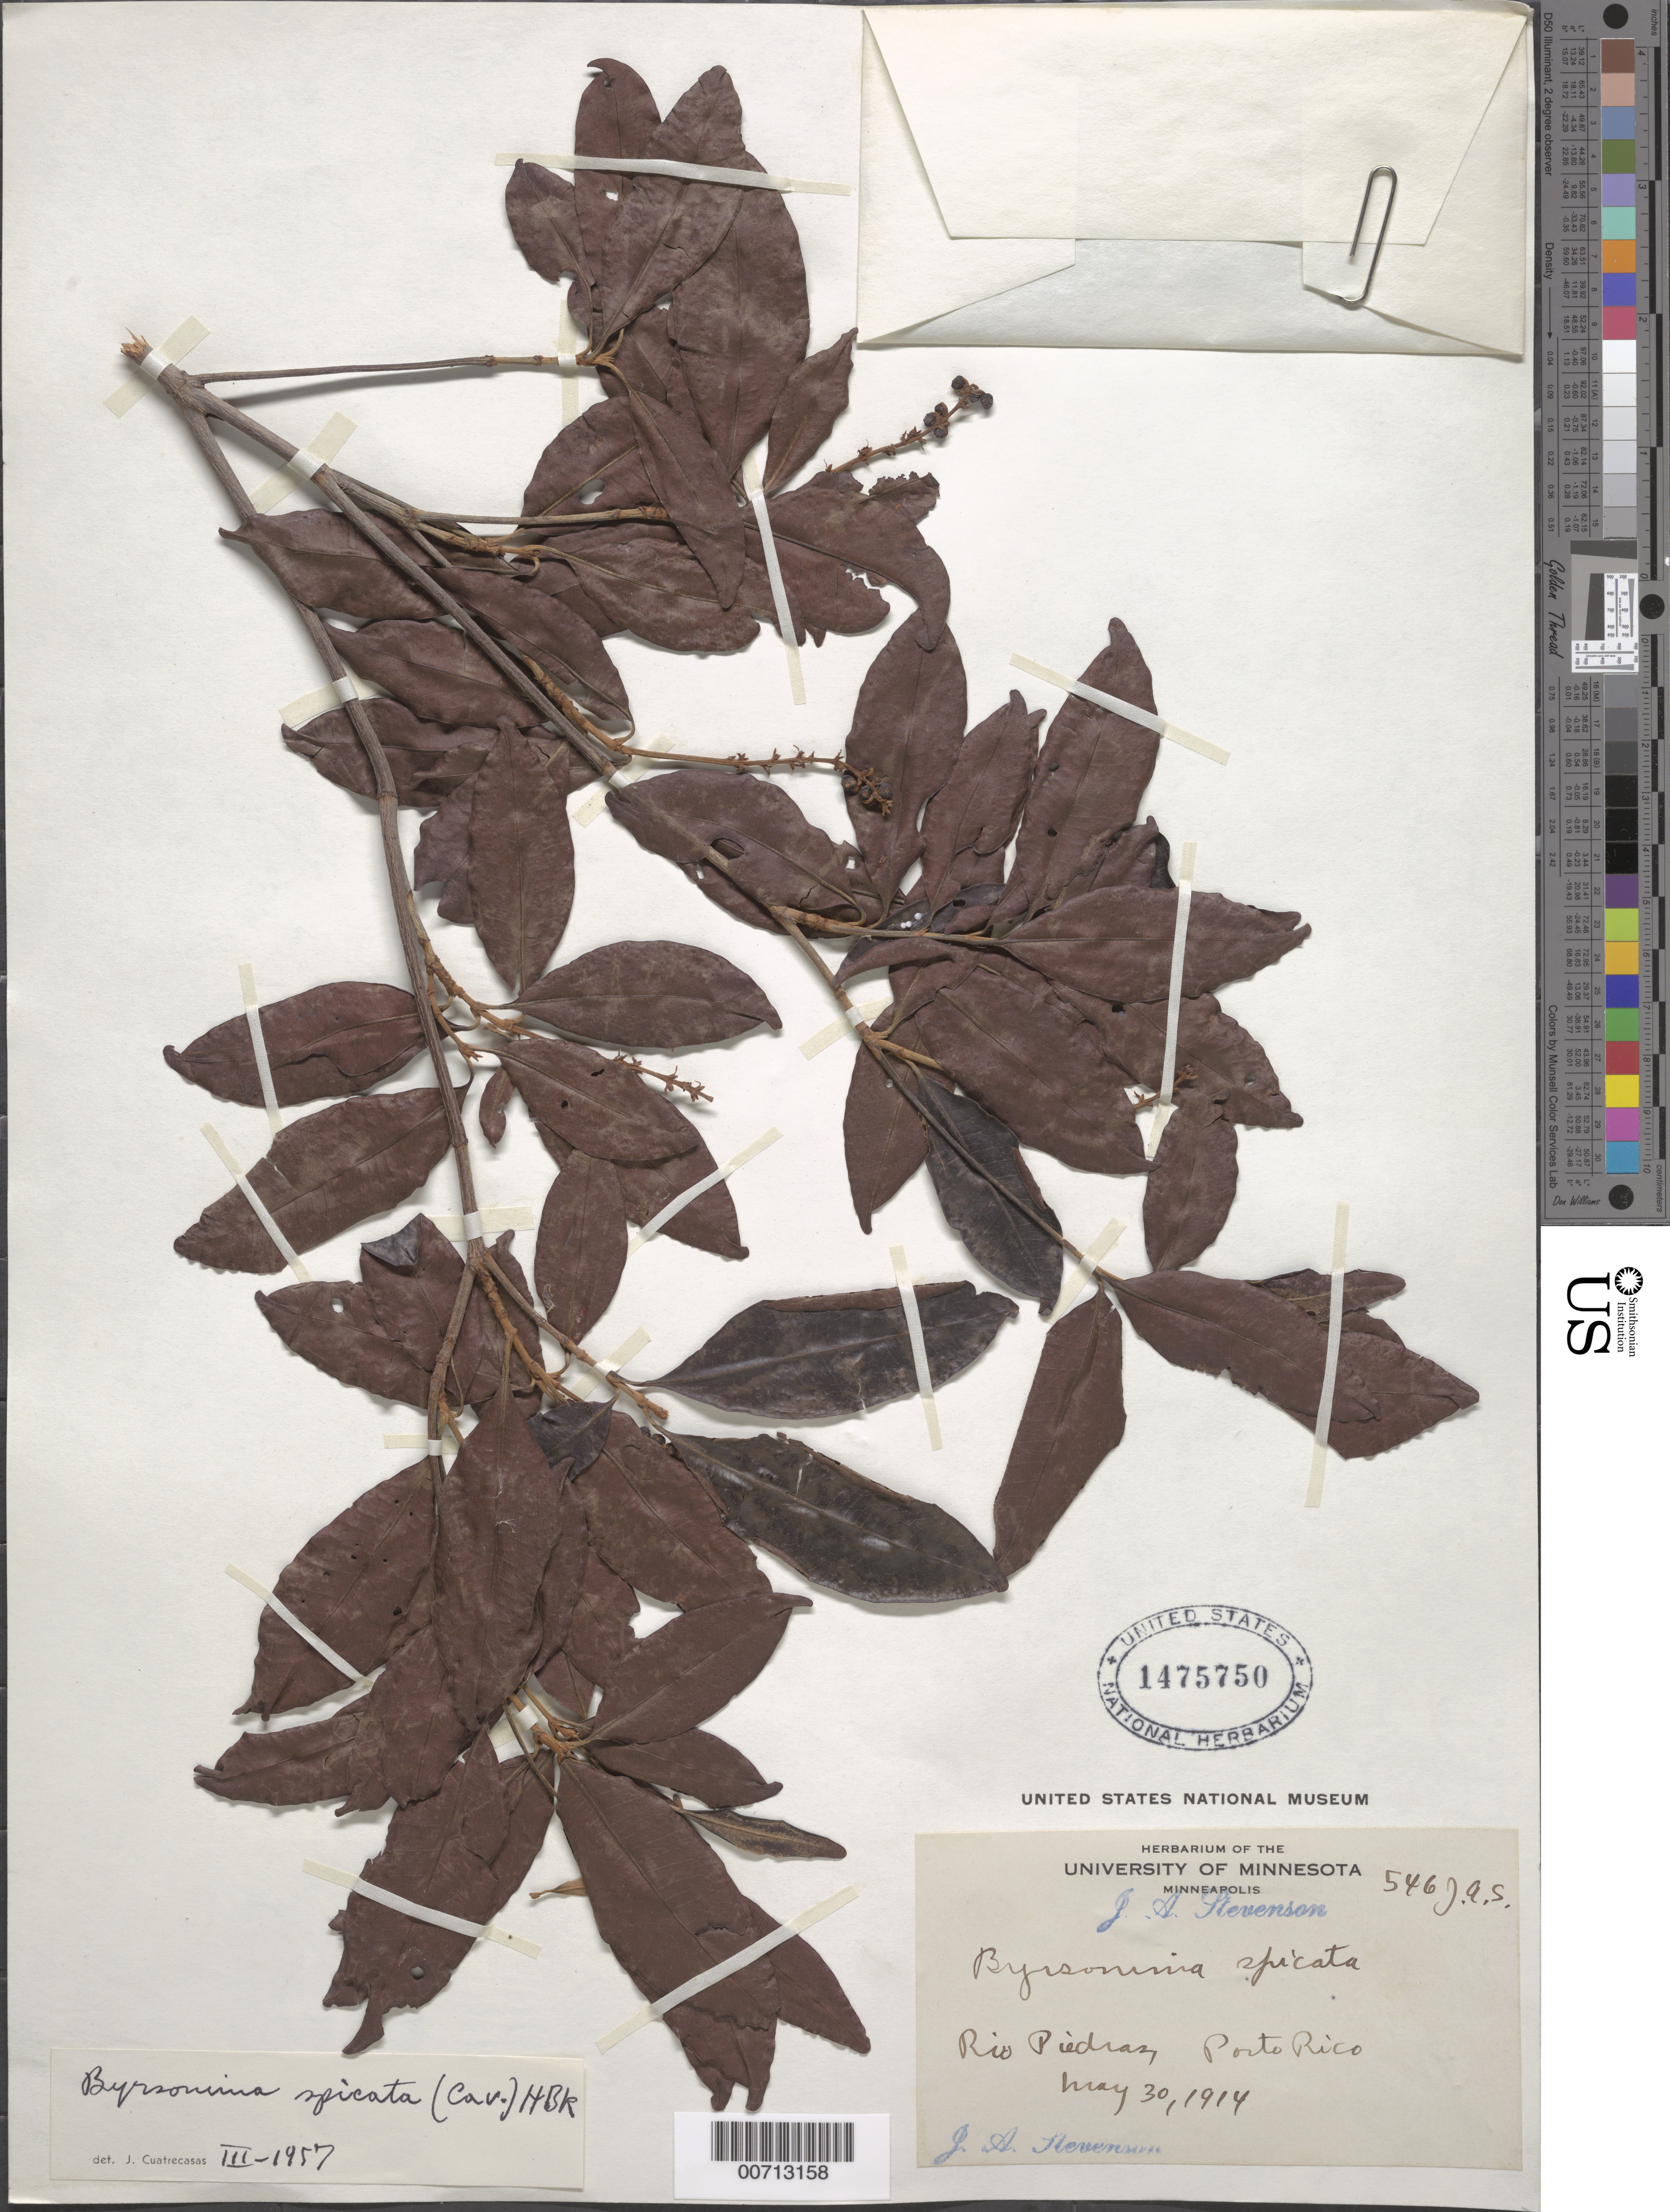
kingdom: Plantae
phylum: Tracheophyta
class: Magnoliopsida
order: Malpighiales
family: Malpighiaceae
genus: Byrsonima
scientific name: Byrsonima spicata (Cav.) DC.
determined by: Cuatrecasas, J.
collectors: J. Stevenson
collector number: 546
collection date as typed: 30 May 1914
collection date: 1914-05-30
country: Puerto Rico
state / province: Rio Piedras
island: Greater Antilles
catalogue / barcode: US 1475750